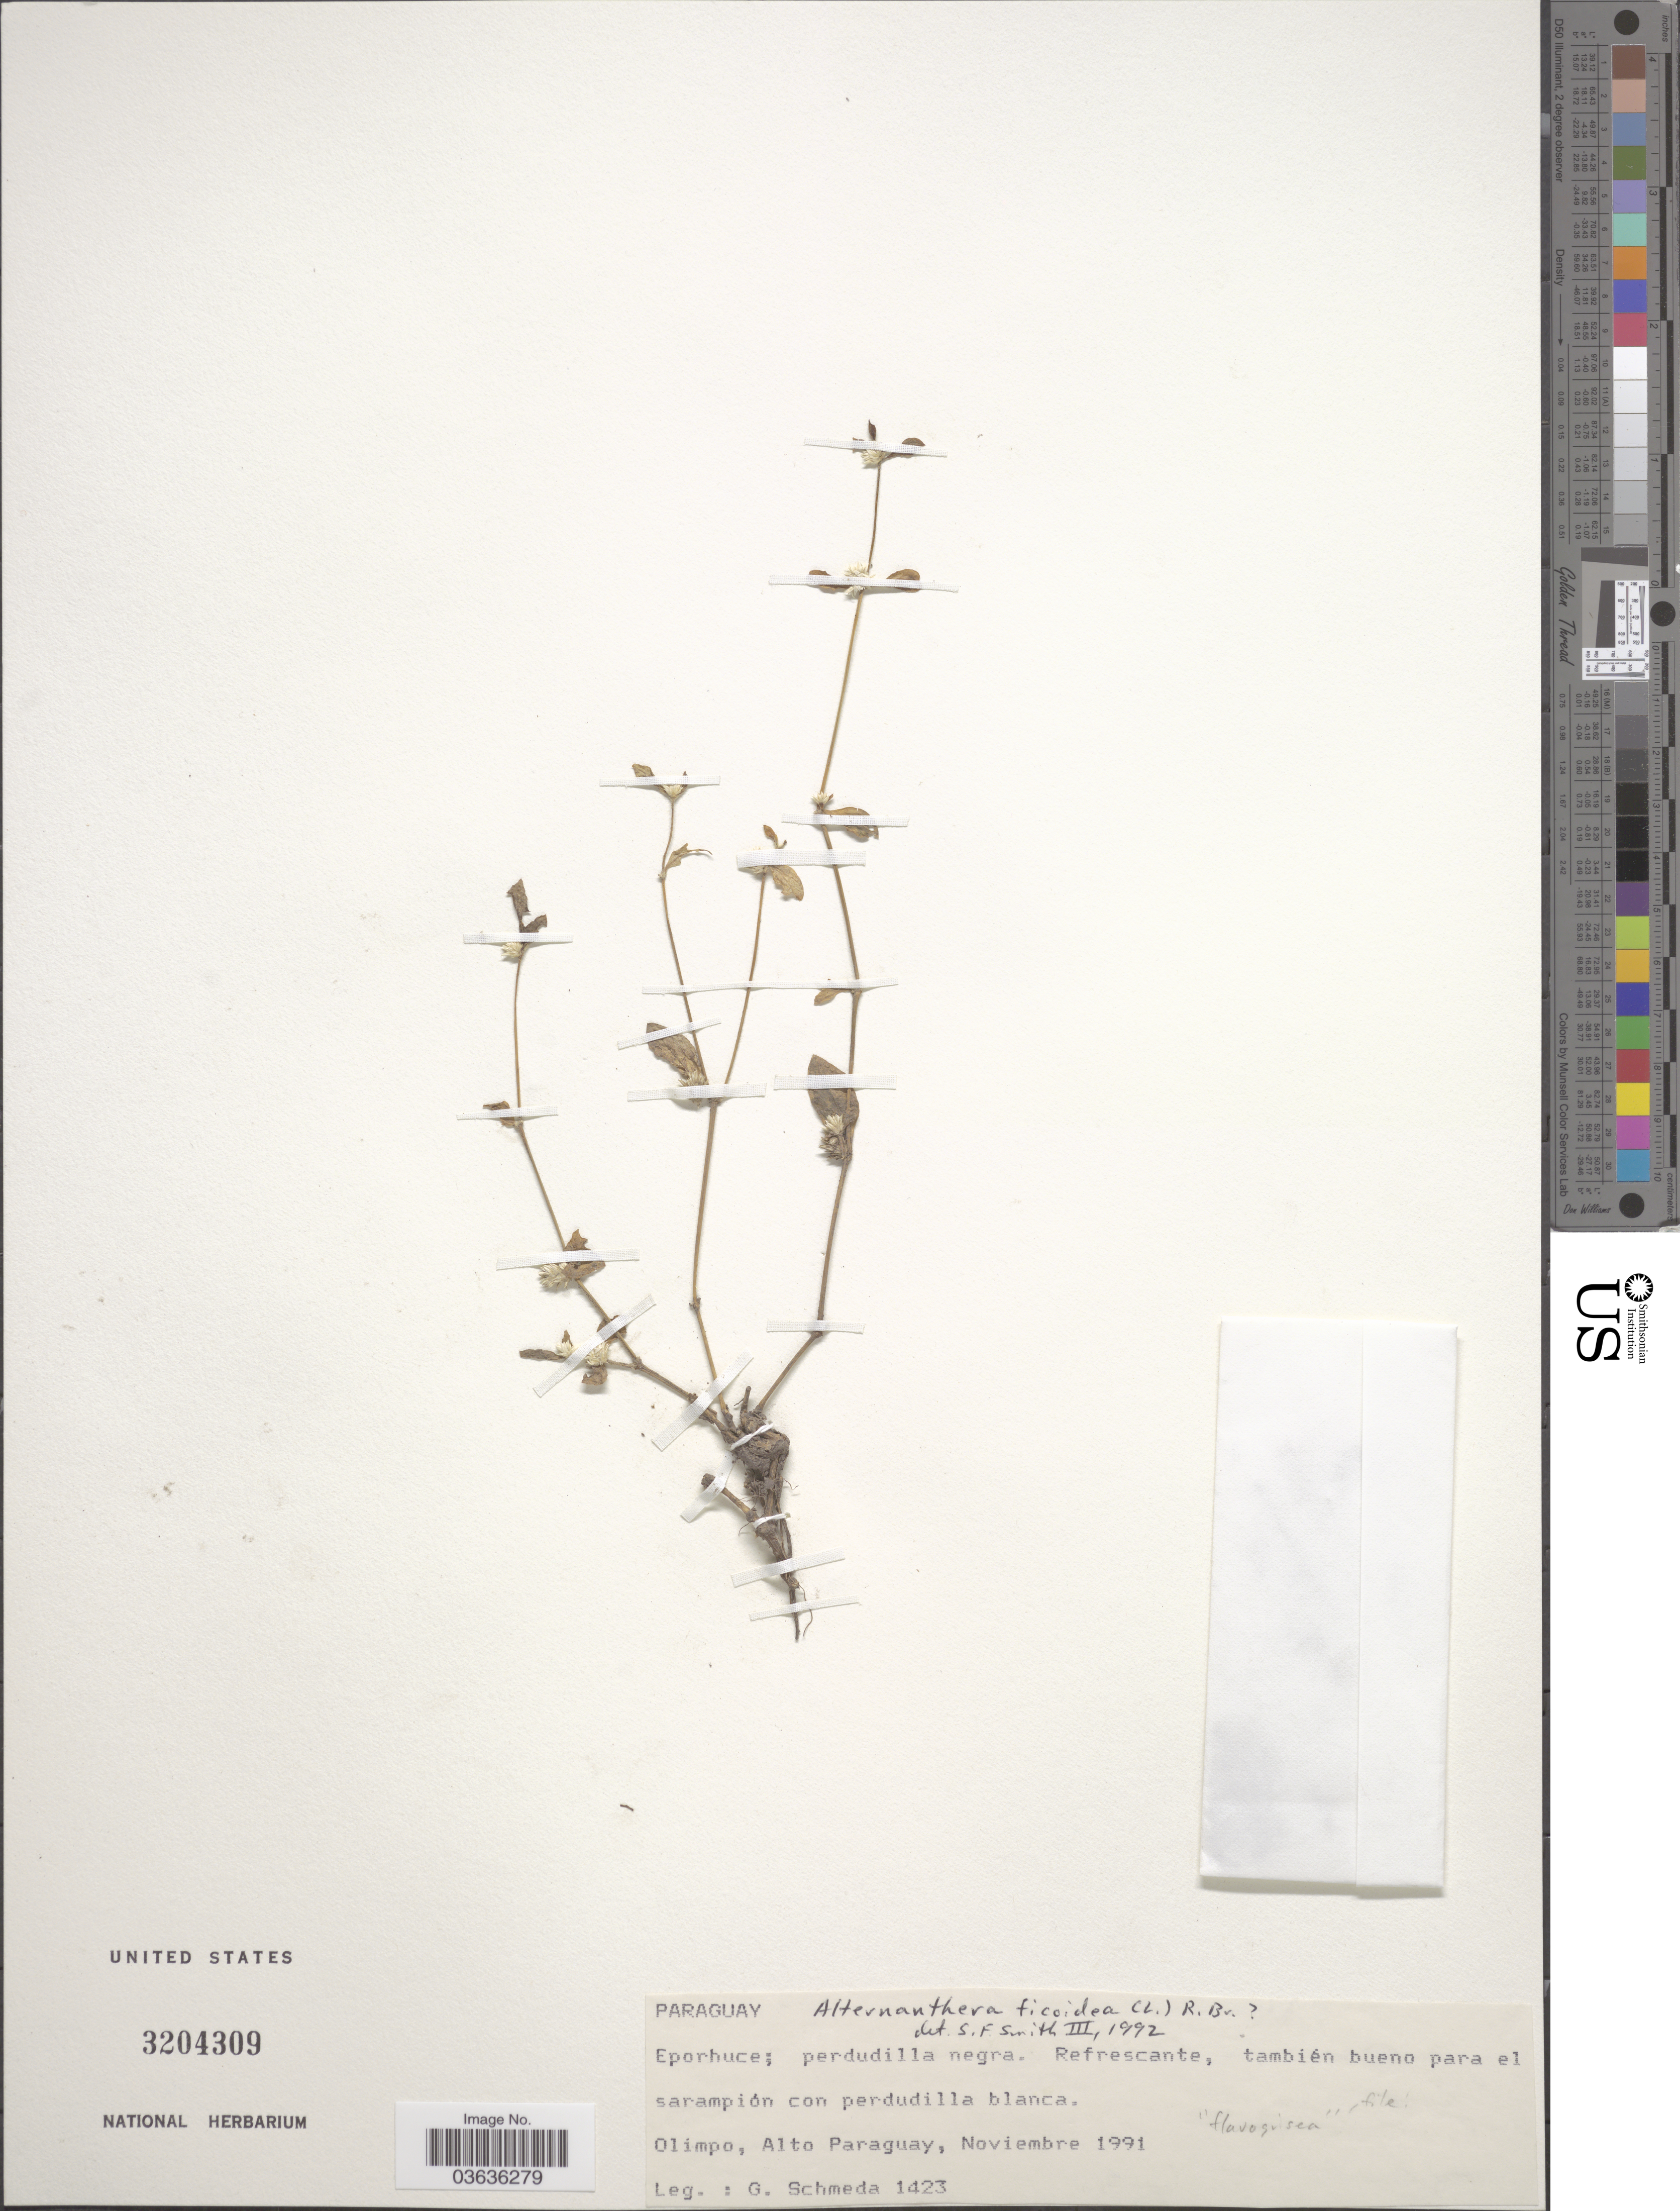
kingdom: Plantae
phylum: Tracheophyta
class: Magnoliopsida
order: Caryophyllales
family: Amaranthaceae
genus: Alternanthera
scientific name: Alternanthera flavogrisea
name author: Urb.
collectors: G. Schmeda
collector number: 1423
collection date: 1991-11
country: Paraguay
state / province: Alto Paraguay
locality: Olimpo.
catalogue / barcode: US 3204309